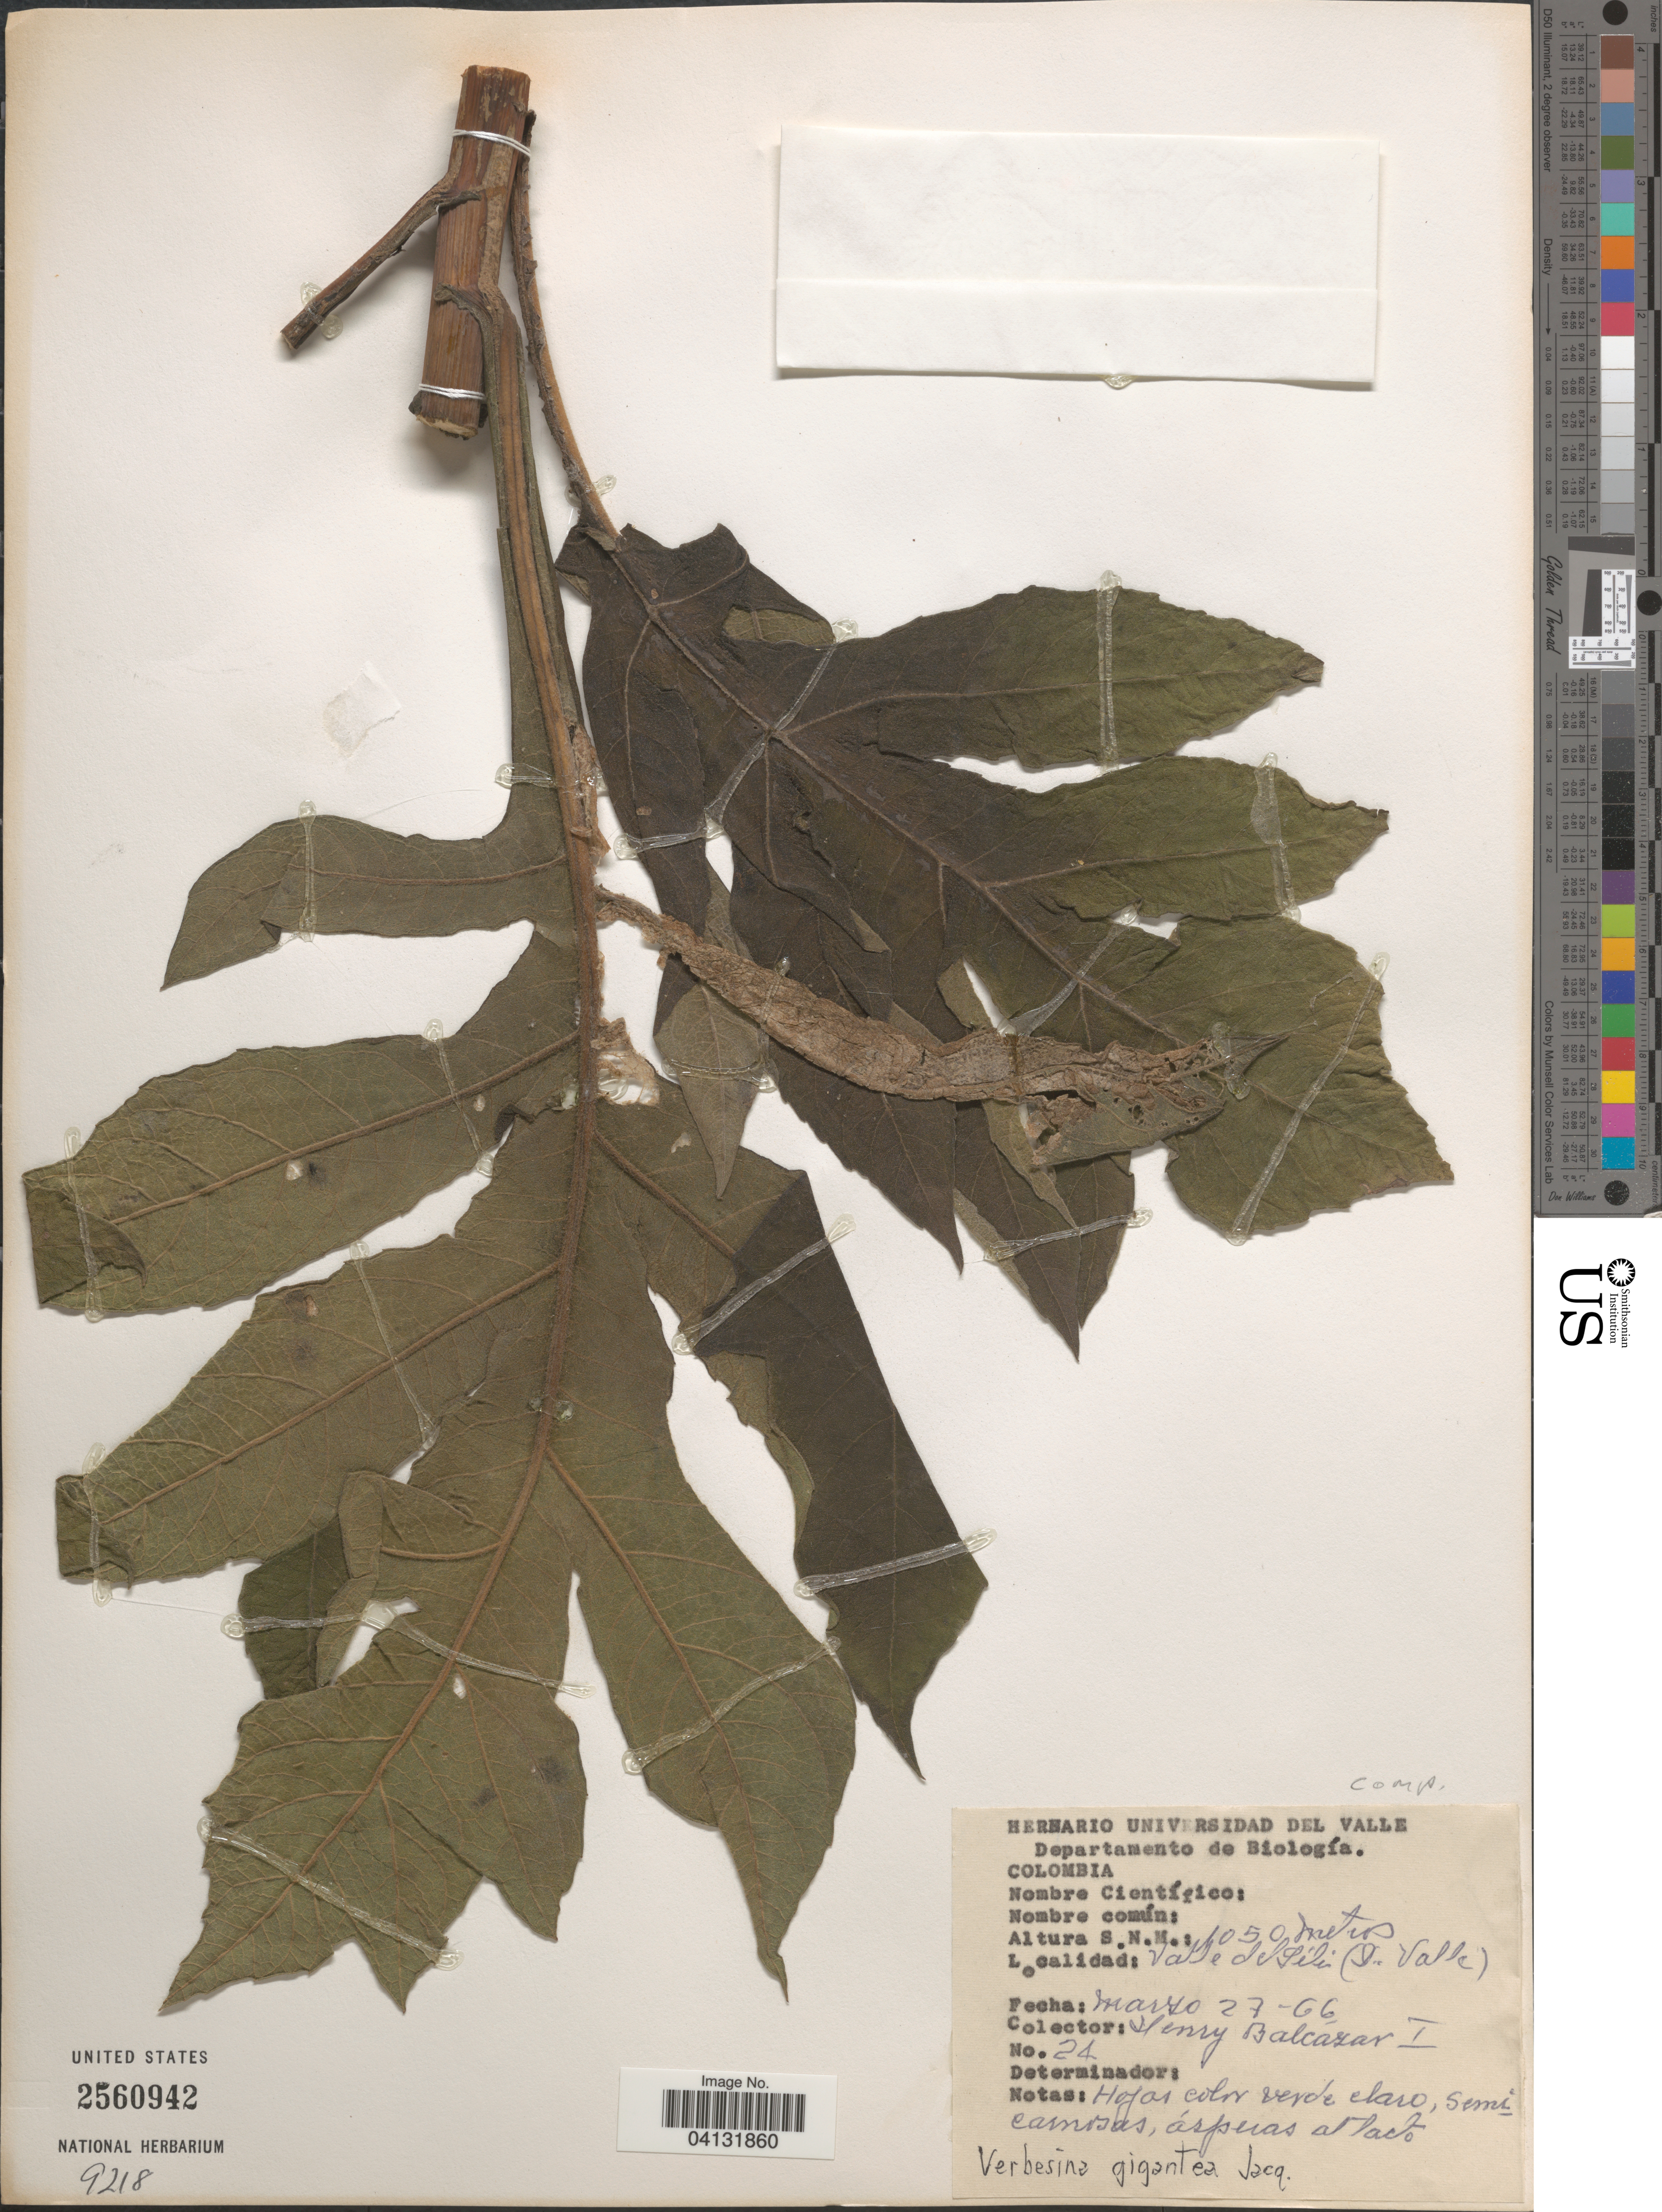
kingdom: Plantae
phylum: Tracheophyta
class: Magnoliopsida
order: Asterales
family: Asteraceae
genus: Verbesina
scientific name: Verbesina gigantea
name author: Jacq.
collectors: H. Balcazar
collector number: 24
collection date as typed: Transcribed d/m/y: 27/3/66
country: Colombia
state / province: Valle del Cauca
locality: Valle del Lili (D. Valle).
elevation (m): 1050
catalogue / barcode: US 2560942